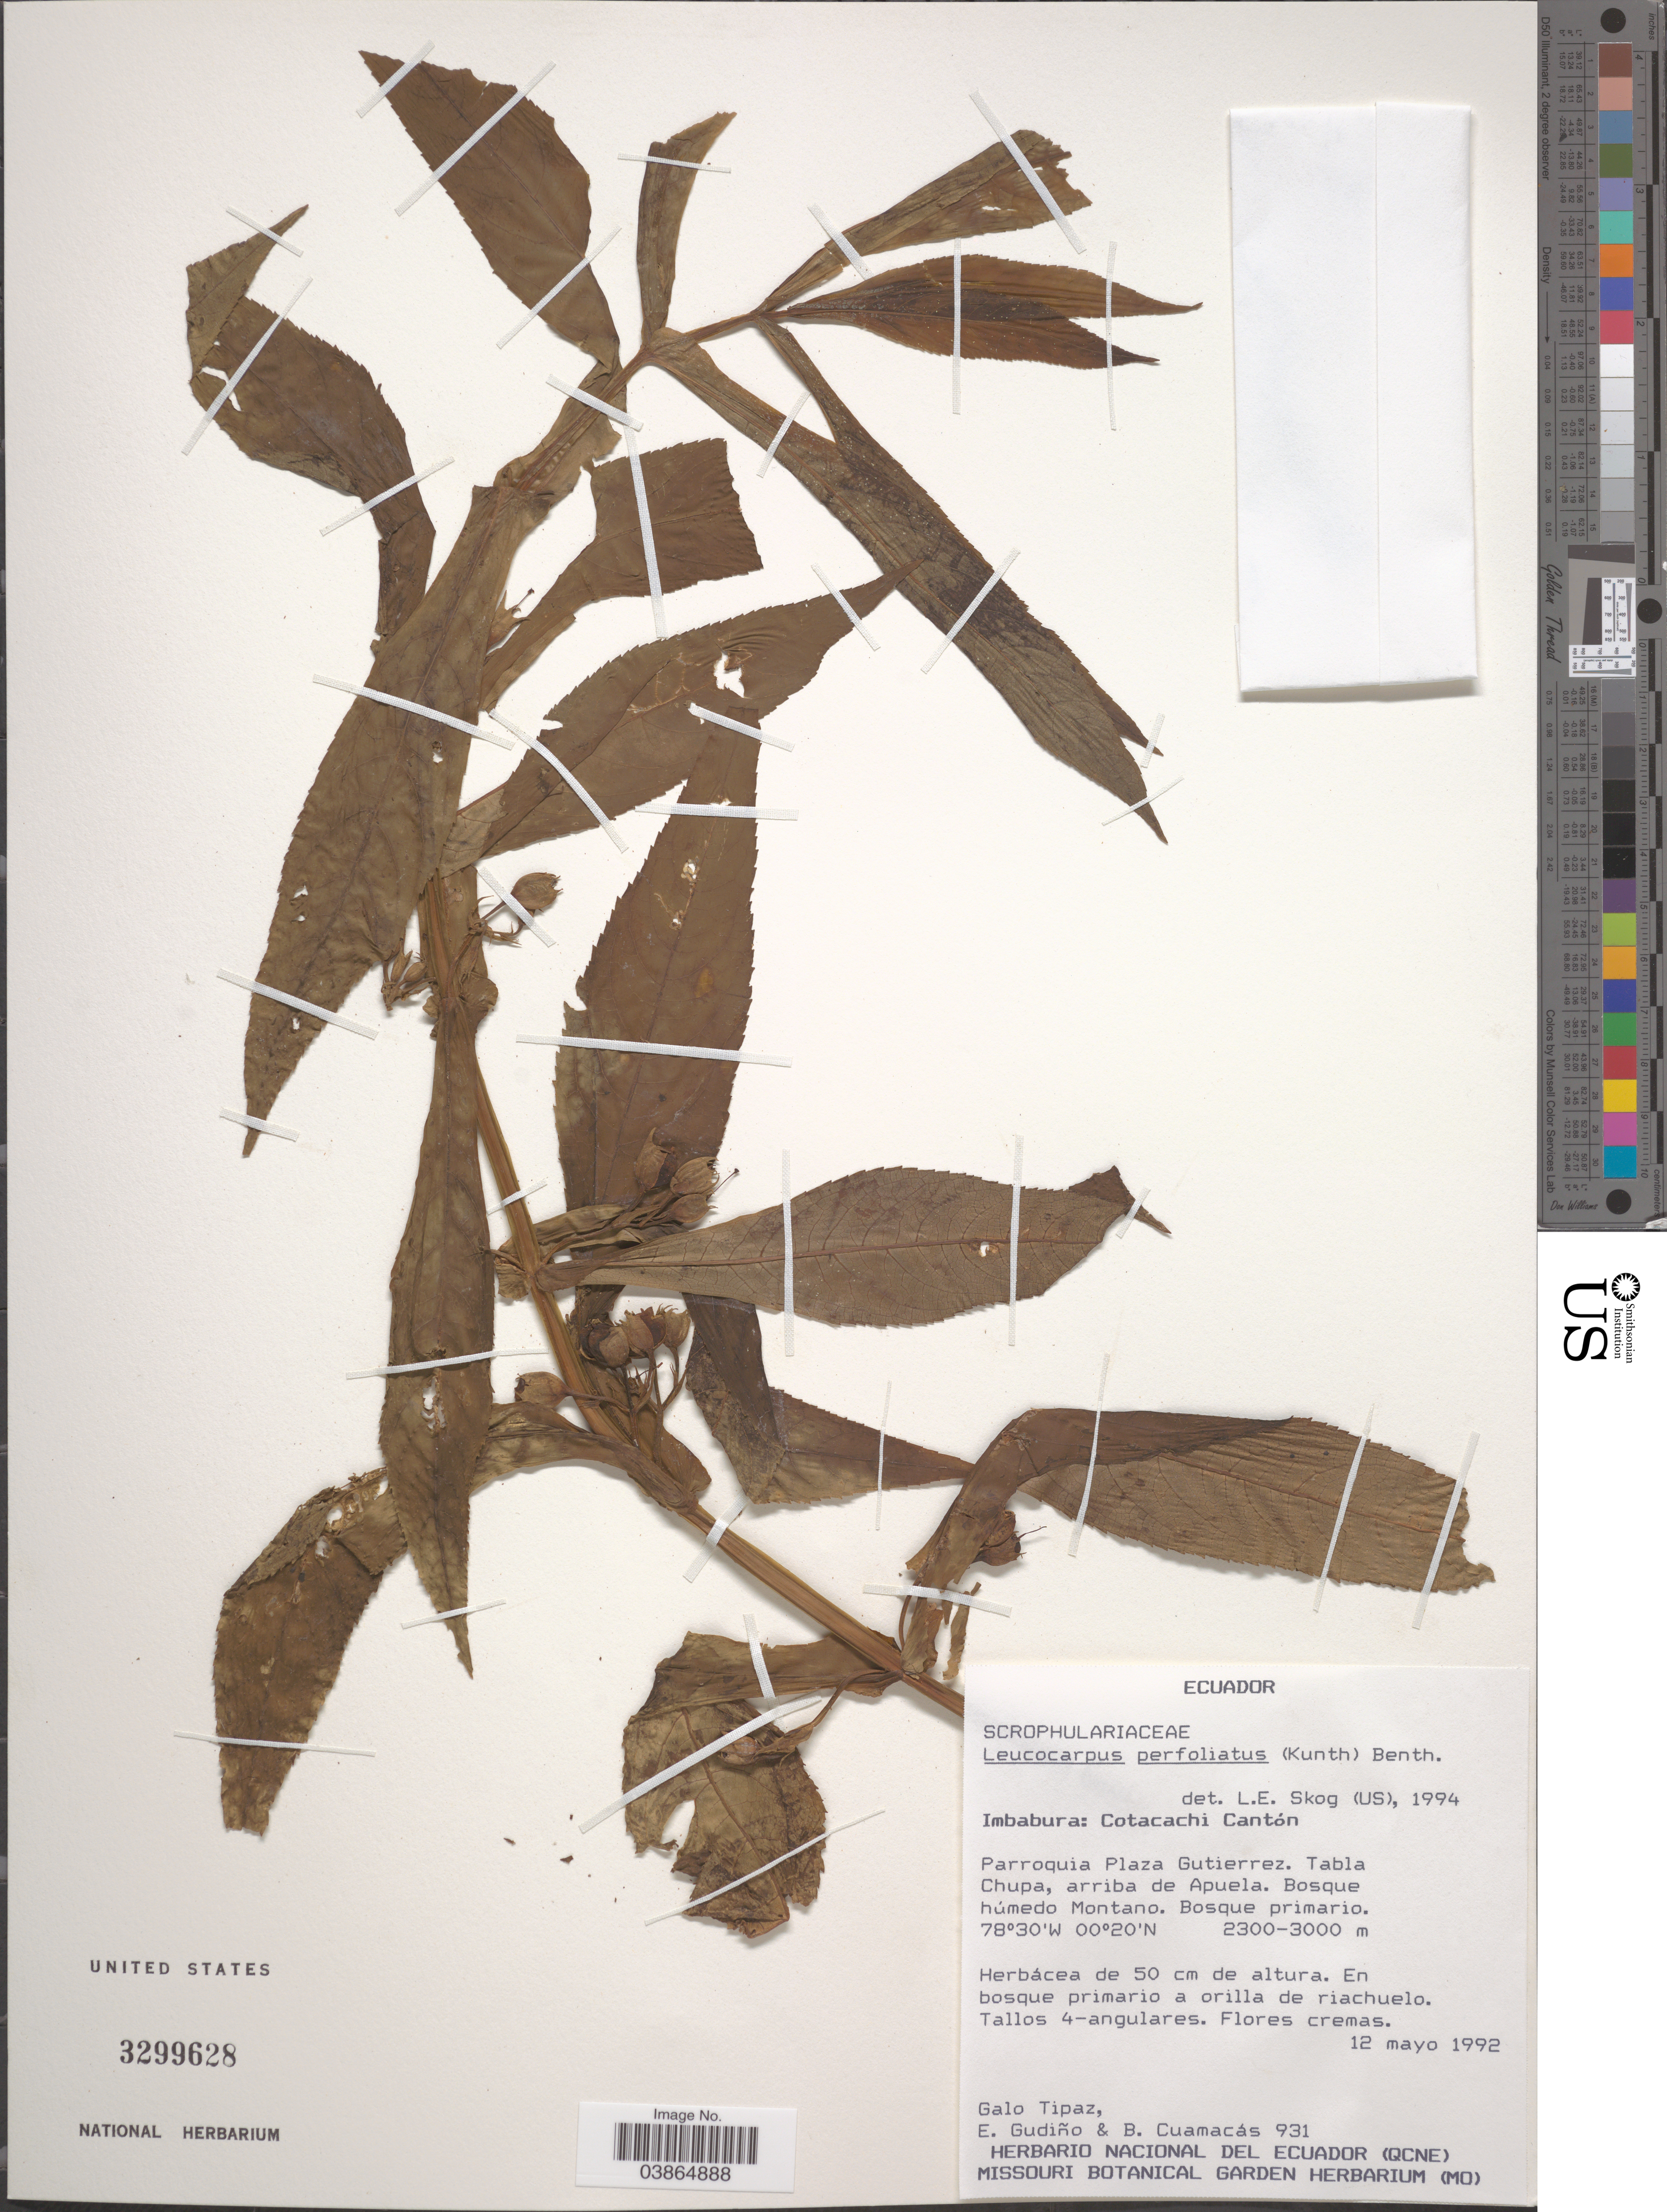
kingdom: Plantae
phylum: Tracheophyta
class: Magnoliopsida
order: Lamiales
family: Phrymaceae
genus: Leucocarpus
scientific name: Leucocarpus perfoliatus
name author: (Kunth) Benth.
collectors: G. Tipaz, E. Gudiño & B. Cuamacas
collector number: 931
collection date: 1992-05-12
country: Ecuador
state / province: Imbabura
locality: Cotacachi Cantón. Parroquia Plaza Gutierrez. Tabla Chupa, arriba de Apuela.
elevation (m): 2300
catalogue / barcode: US 3299628